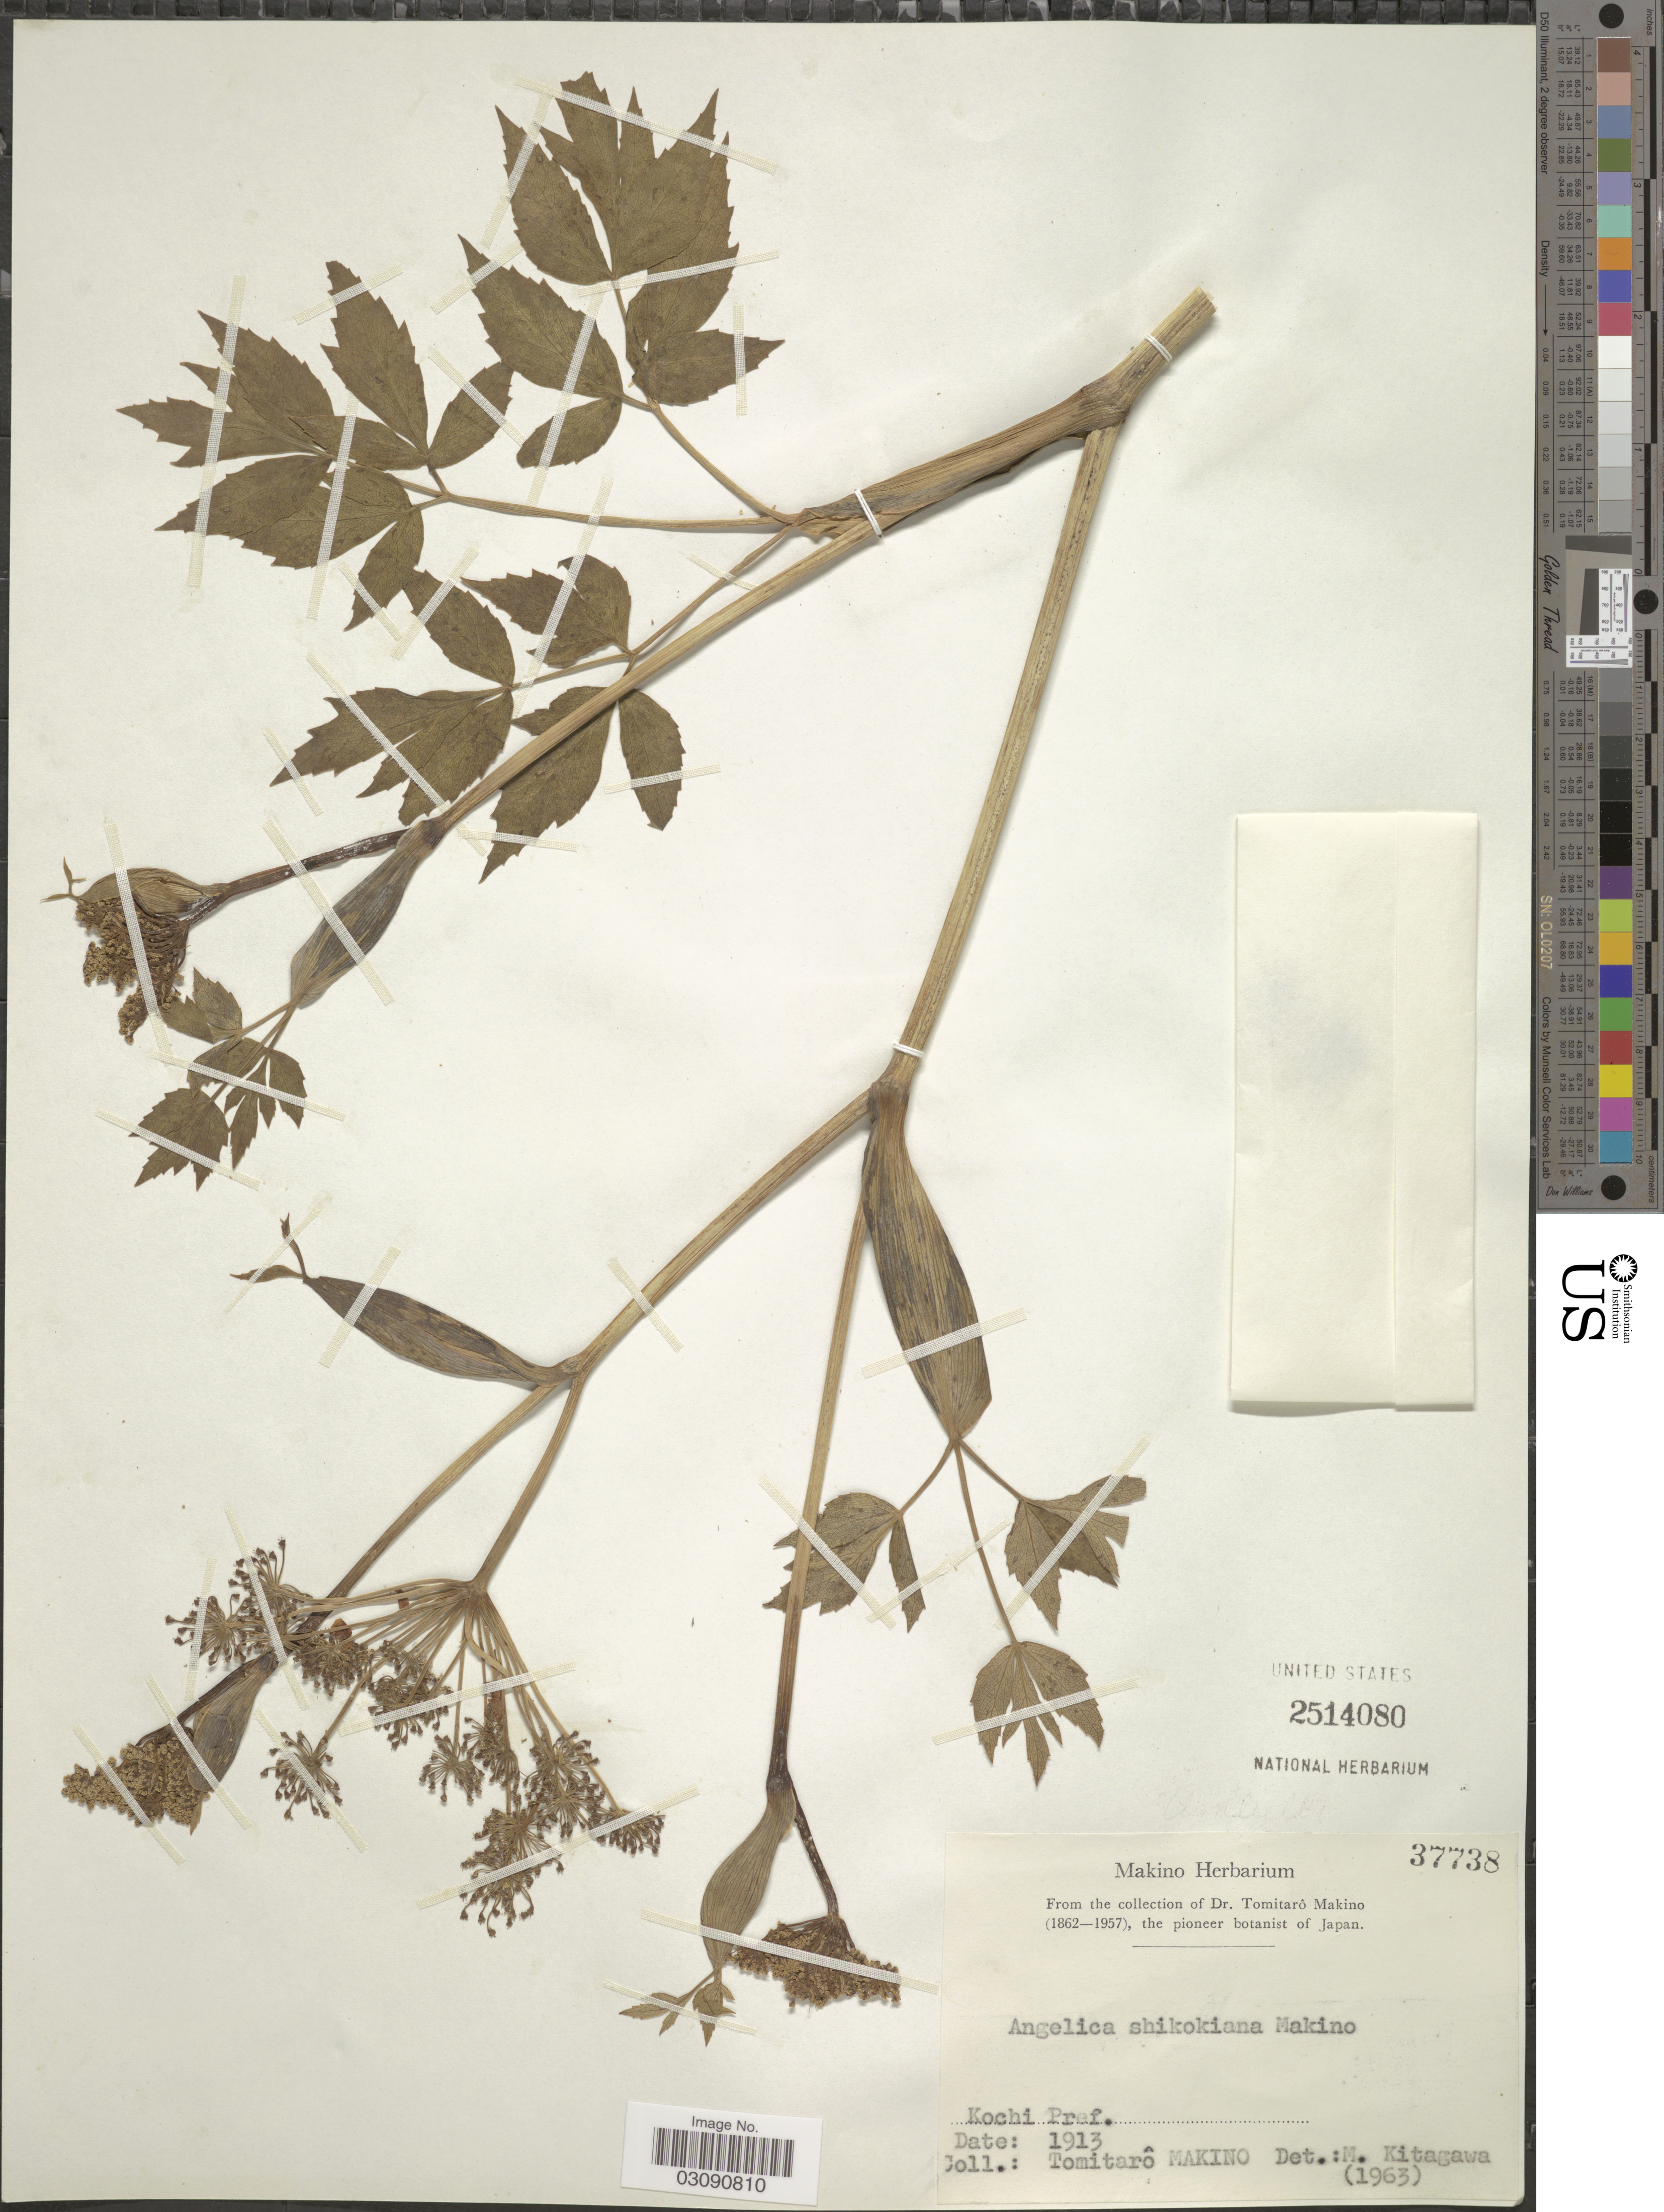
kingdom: Plantae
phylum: Tracheophyta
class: Magnoliopsida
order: Apiales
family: Apiaceae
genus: Angelica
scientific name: Angelica shikokiana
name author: Makino ex Y. Yabe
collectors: T. Makino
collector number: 37738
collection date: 1913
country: Japan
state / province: Koti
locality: Kochi Pref.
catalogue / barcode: US 2514080